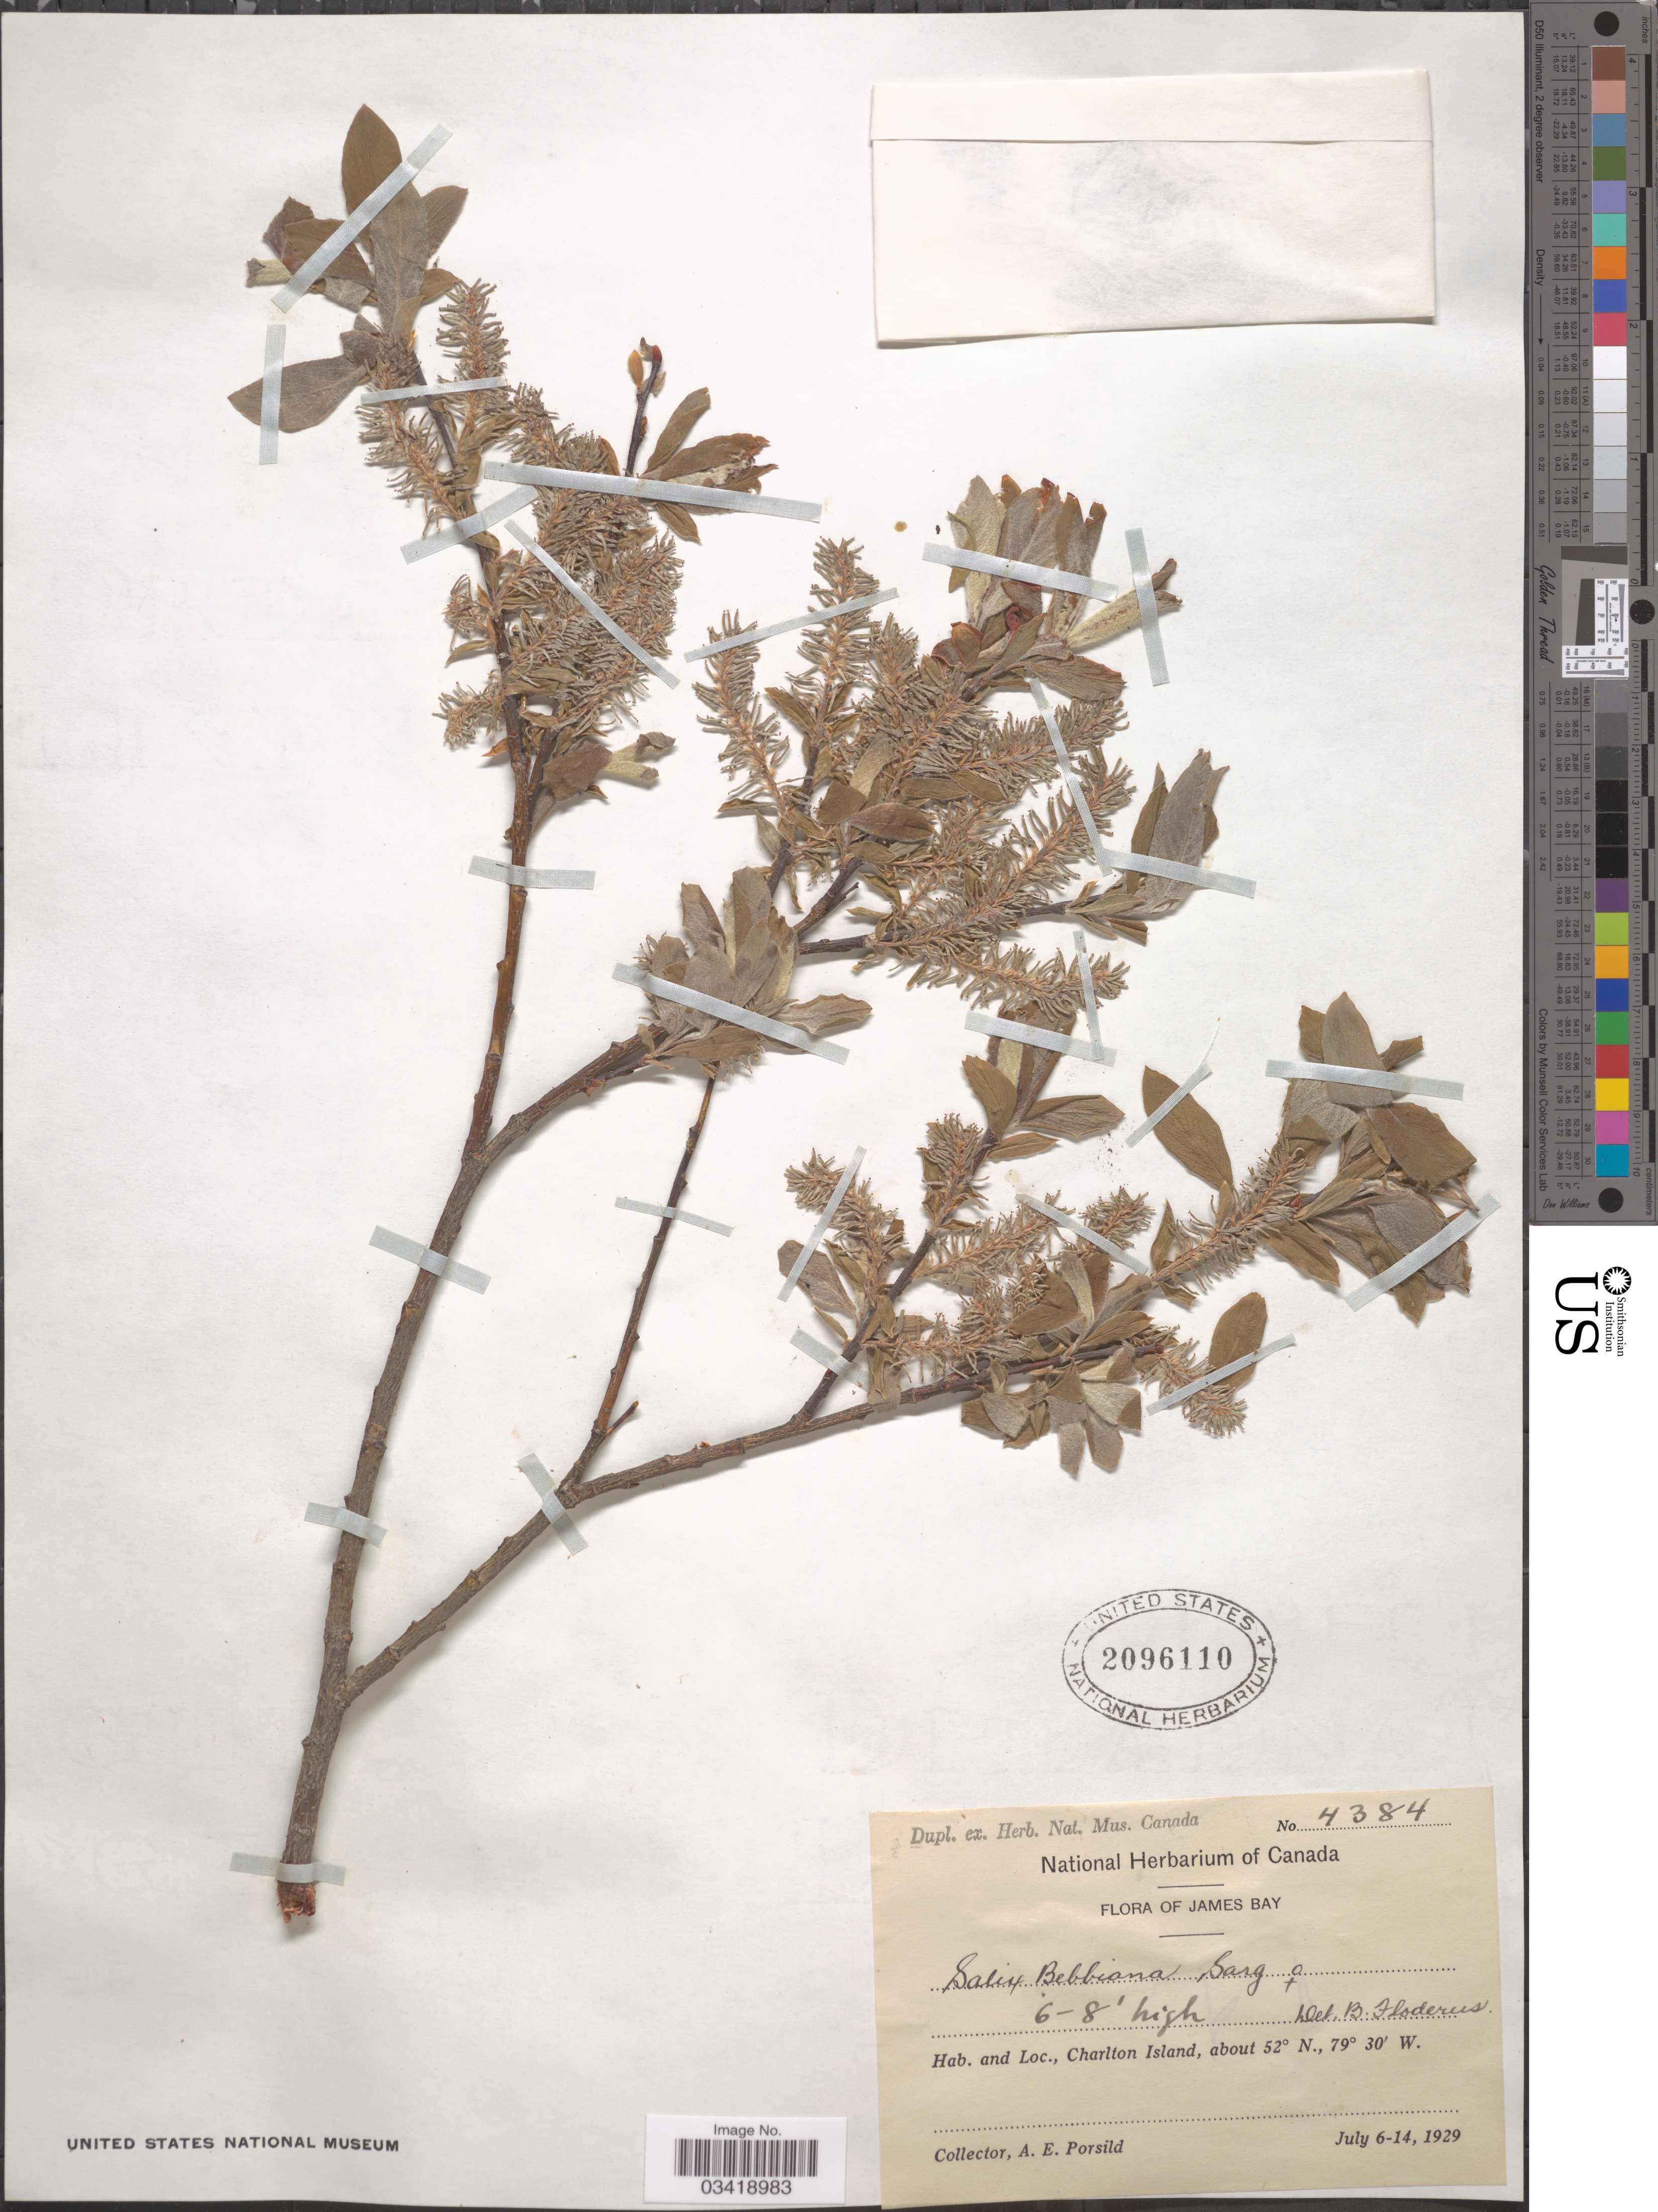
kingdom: Plantae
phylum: Tracheophyta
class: Magnoliopsida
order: Malpighiales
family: Salicaceae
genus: Salix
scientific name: Salix bebbiana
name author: Sarg.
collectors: A. E. Porsild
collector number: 4384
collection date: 1929-07-06/1929-07-14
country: Canada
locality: James Bay. Charlton Island.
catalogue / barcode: US 2096110